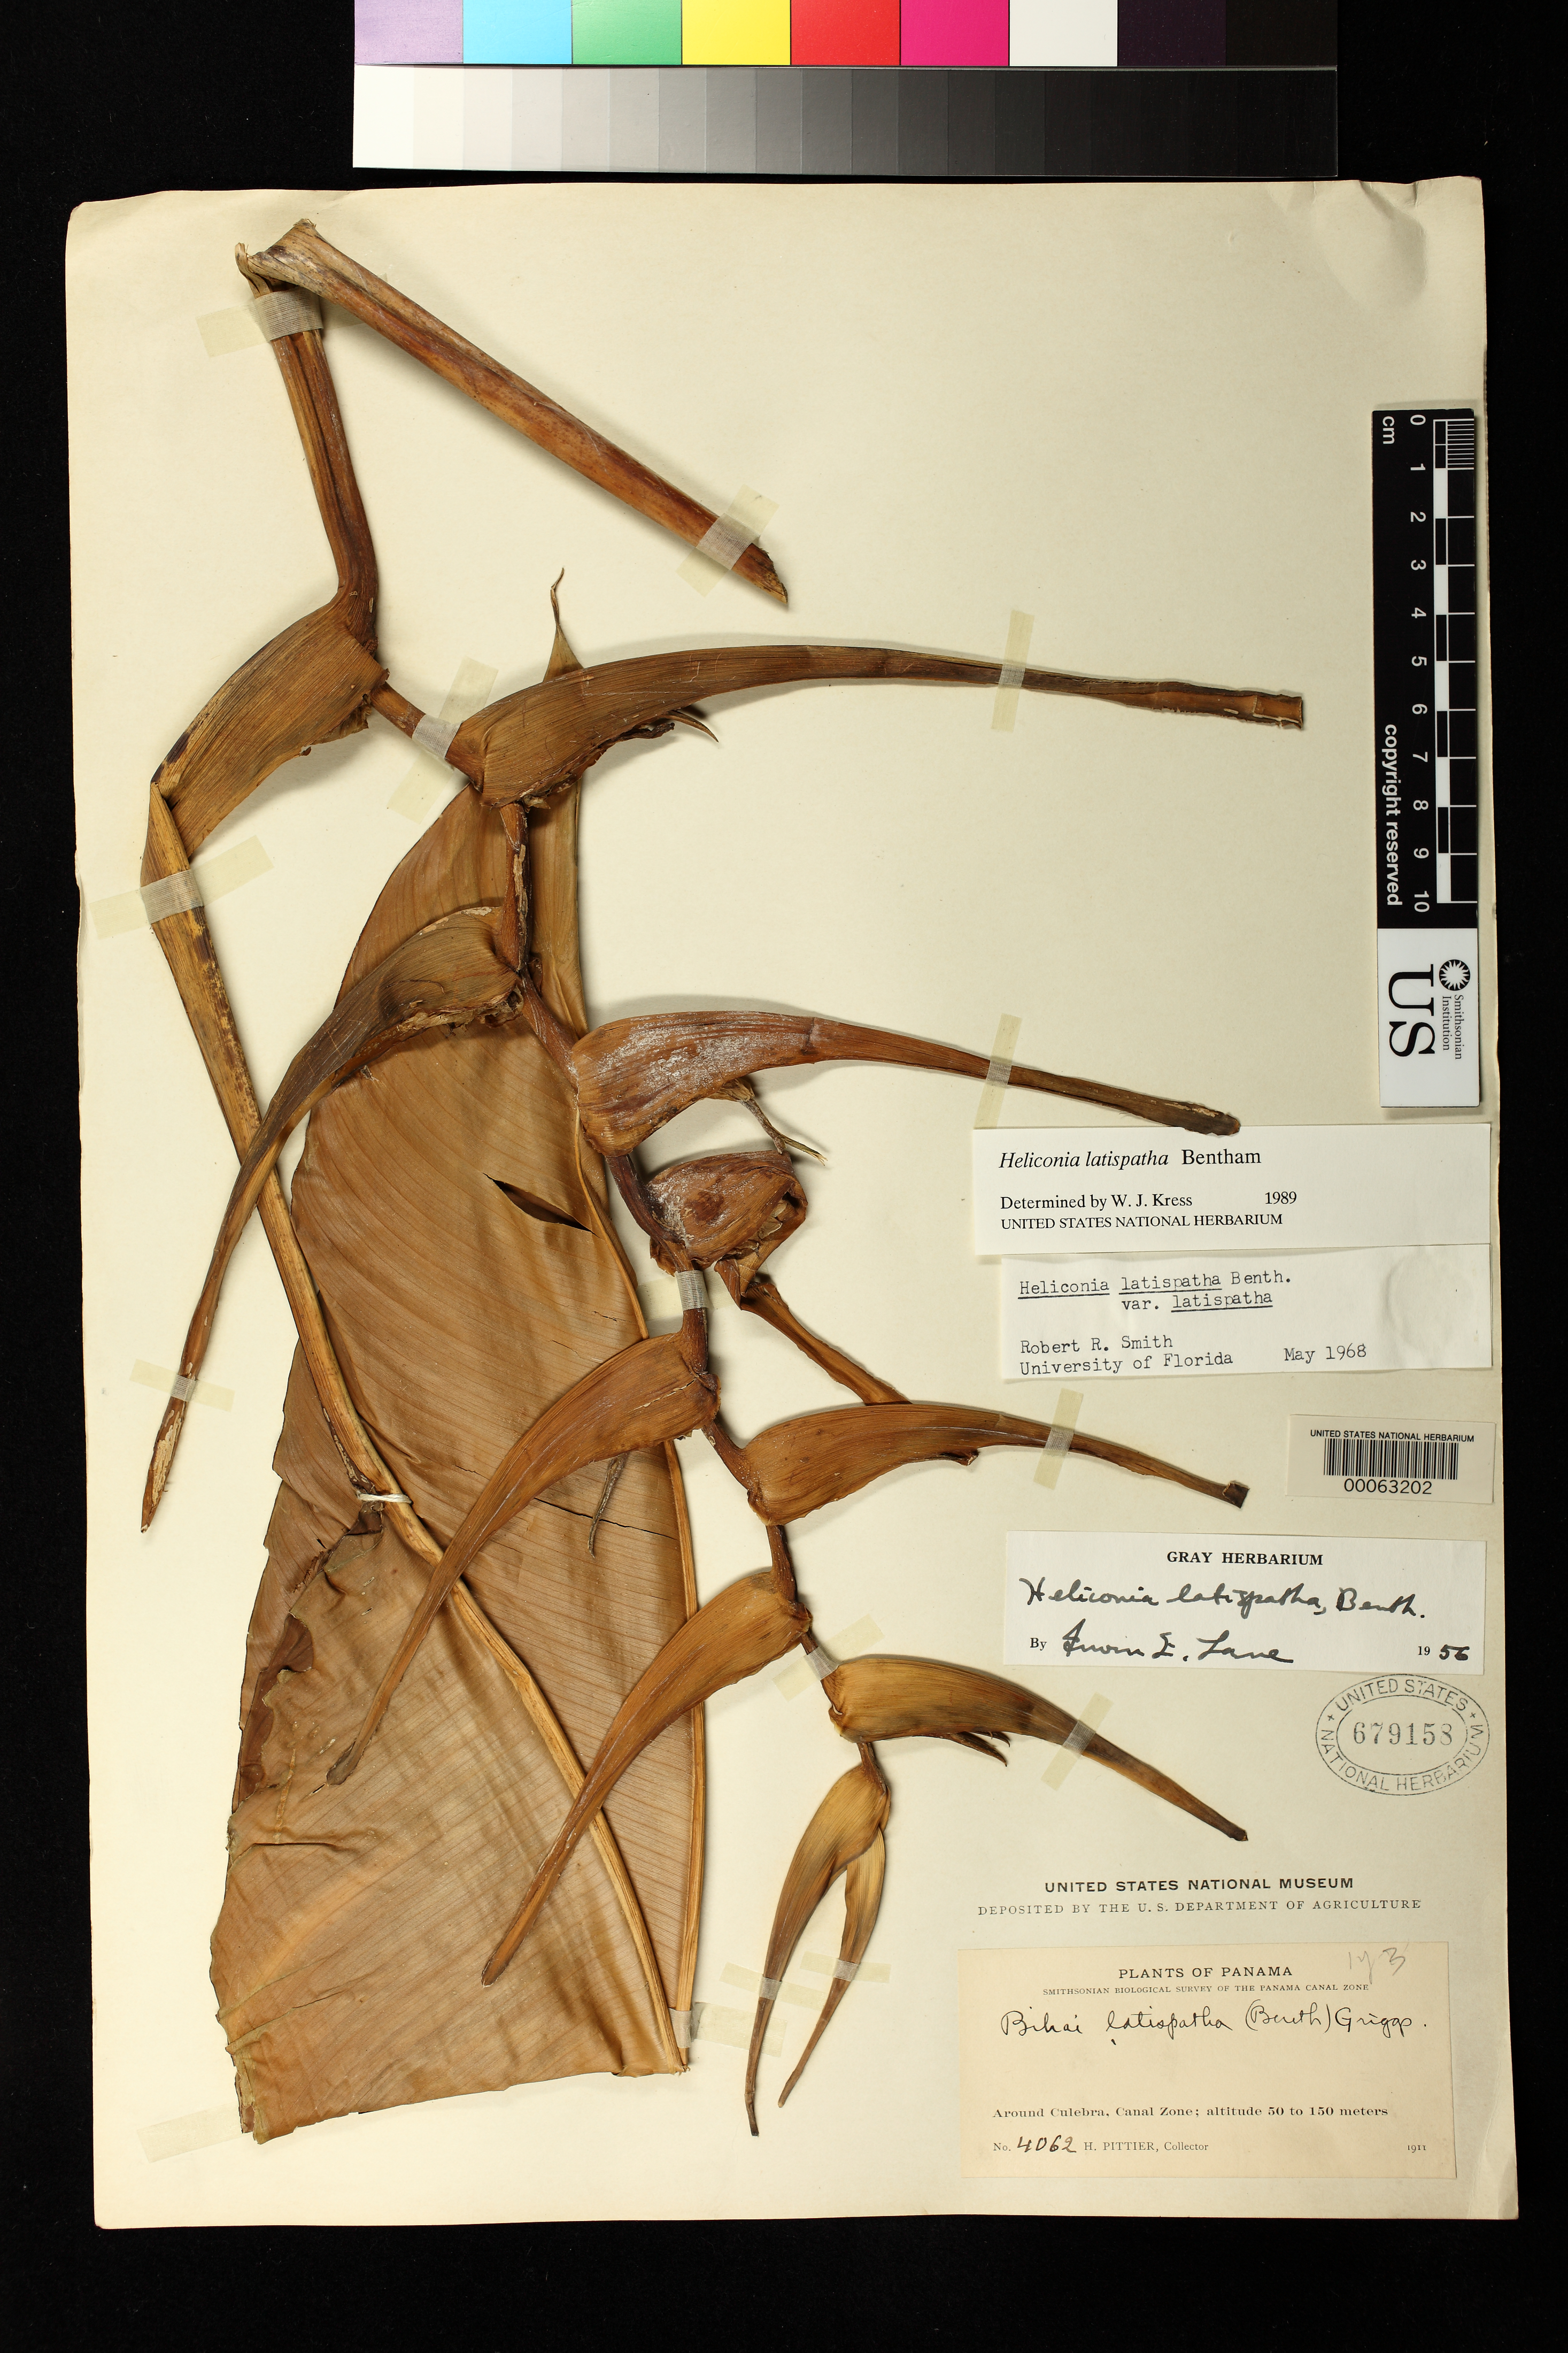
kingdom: Plantae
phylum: Tracheophyta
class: Liliopsida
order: Zingiberales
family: Heliconiaceae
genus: Heliconia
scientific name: Heliconia latispatha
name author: Benth.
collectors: H. F. Pittier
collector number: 4062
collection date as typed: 26 Jul 1911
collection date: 1911-07-26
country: Panama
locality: Around Culebra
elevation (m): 50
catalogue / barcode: US 679158